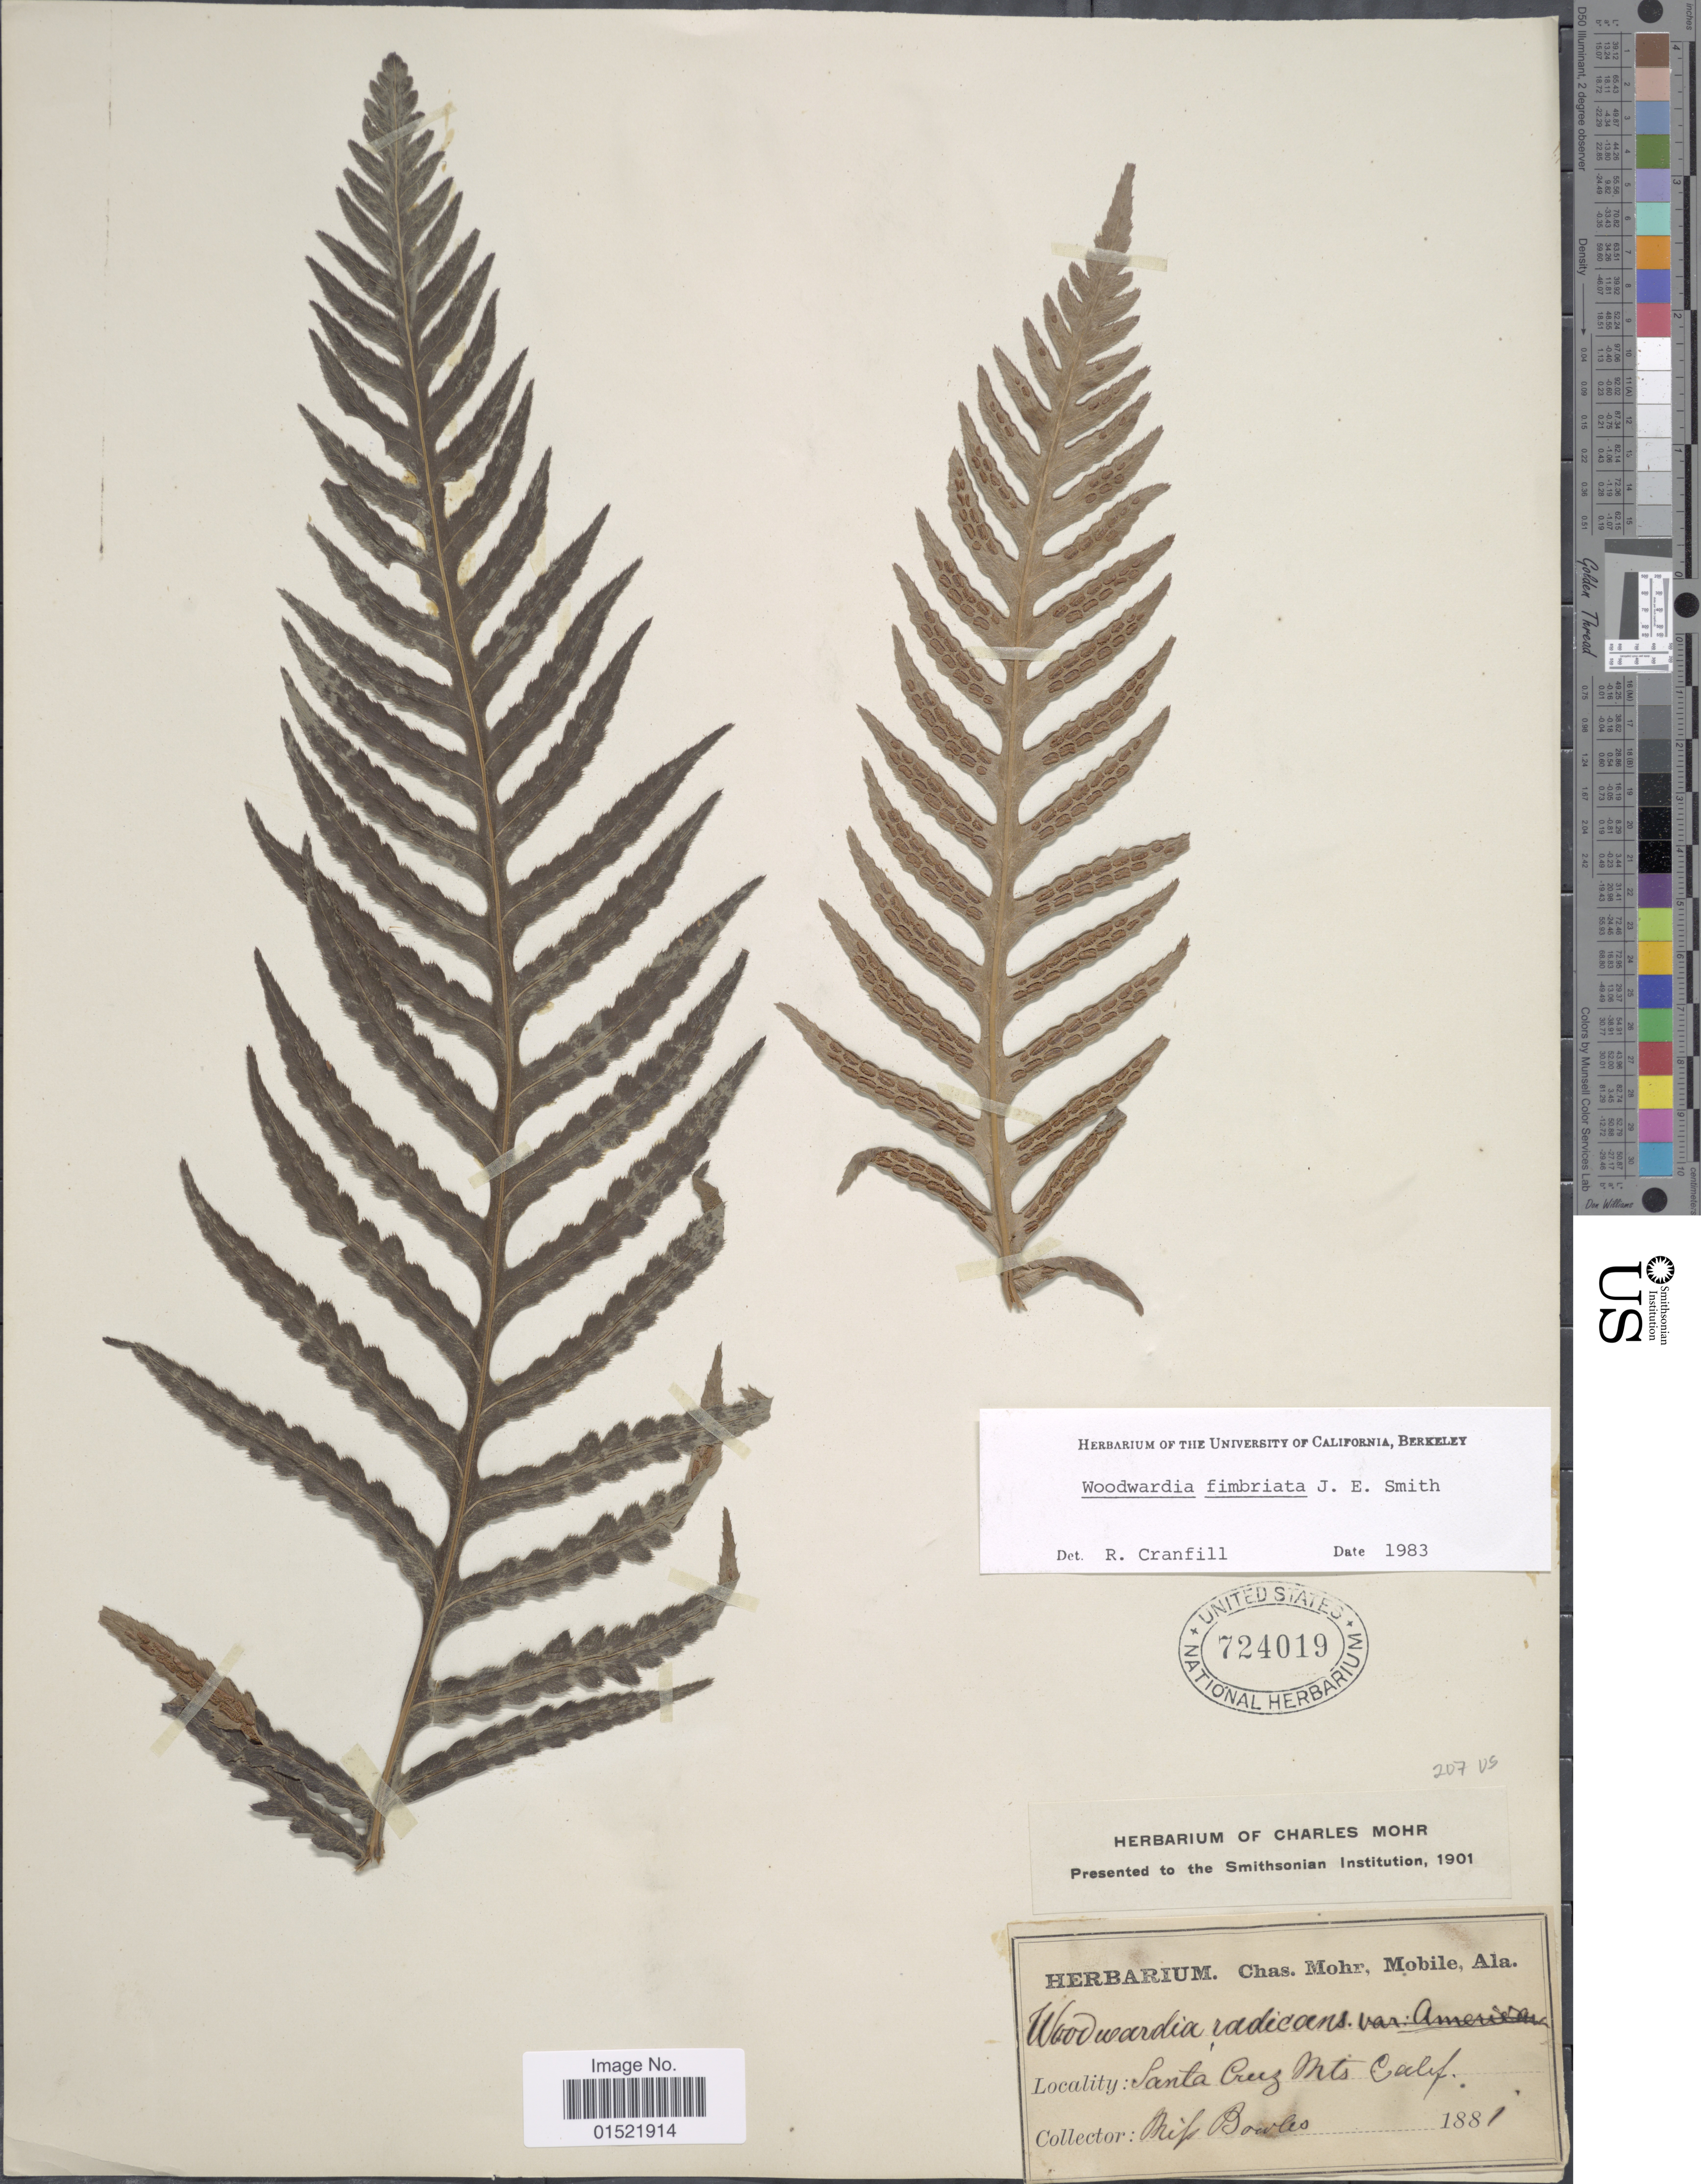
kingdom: Plantae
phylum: Tracheophyta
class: Polypodiopsida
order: Polypodiales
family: Blechnaceae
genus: Woodwardia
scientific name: Woodwardia fimbriata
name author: Sm.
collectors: R. Bowles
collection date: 1881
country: United States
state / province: California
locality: Santa Cruz Mts, Calif.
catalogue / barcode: US 724019